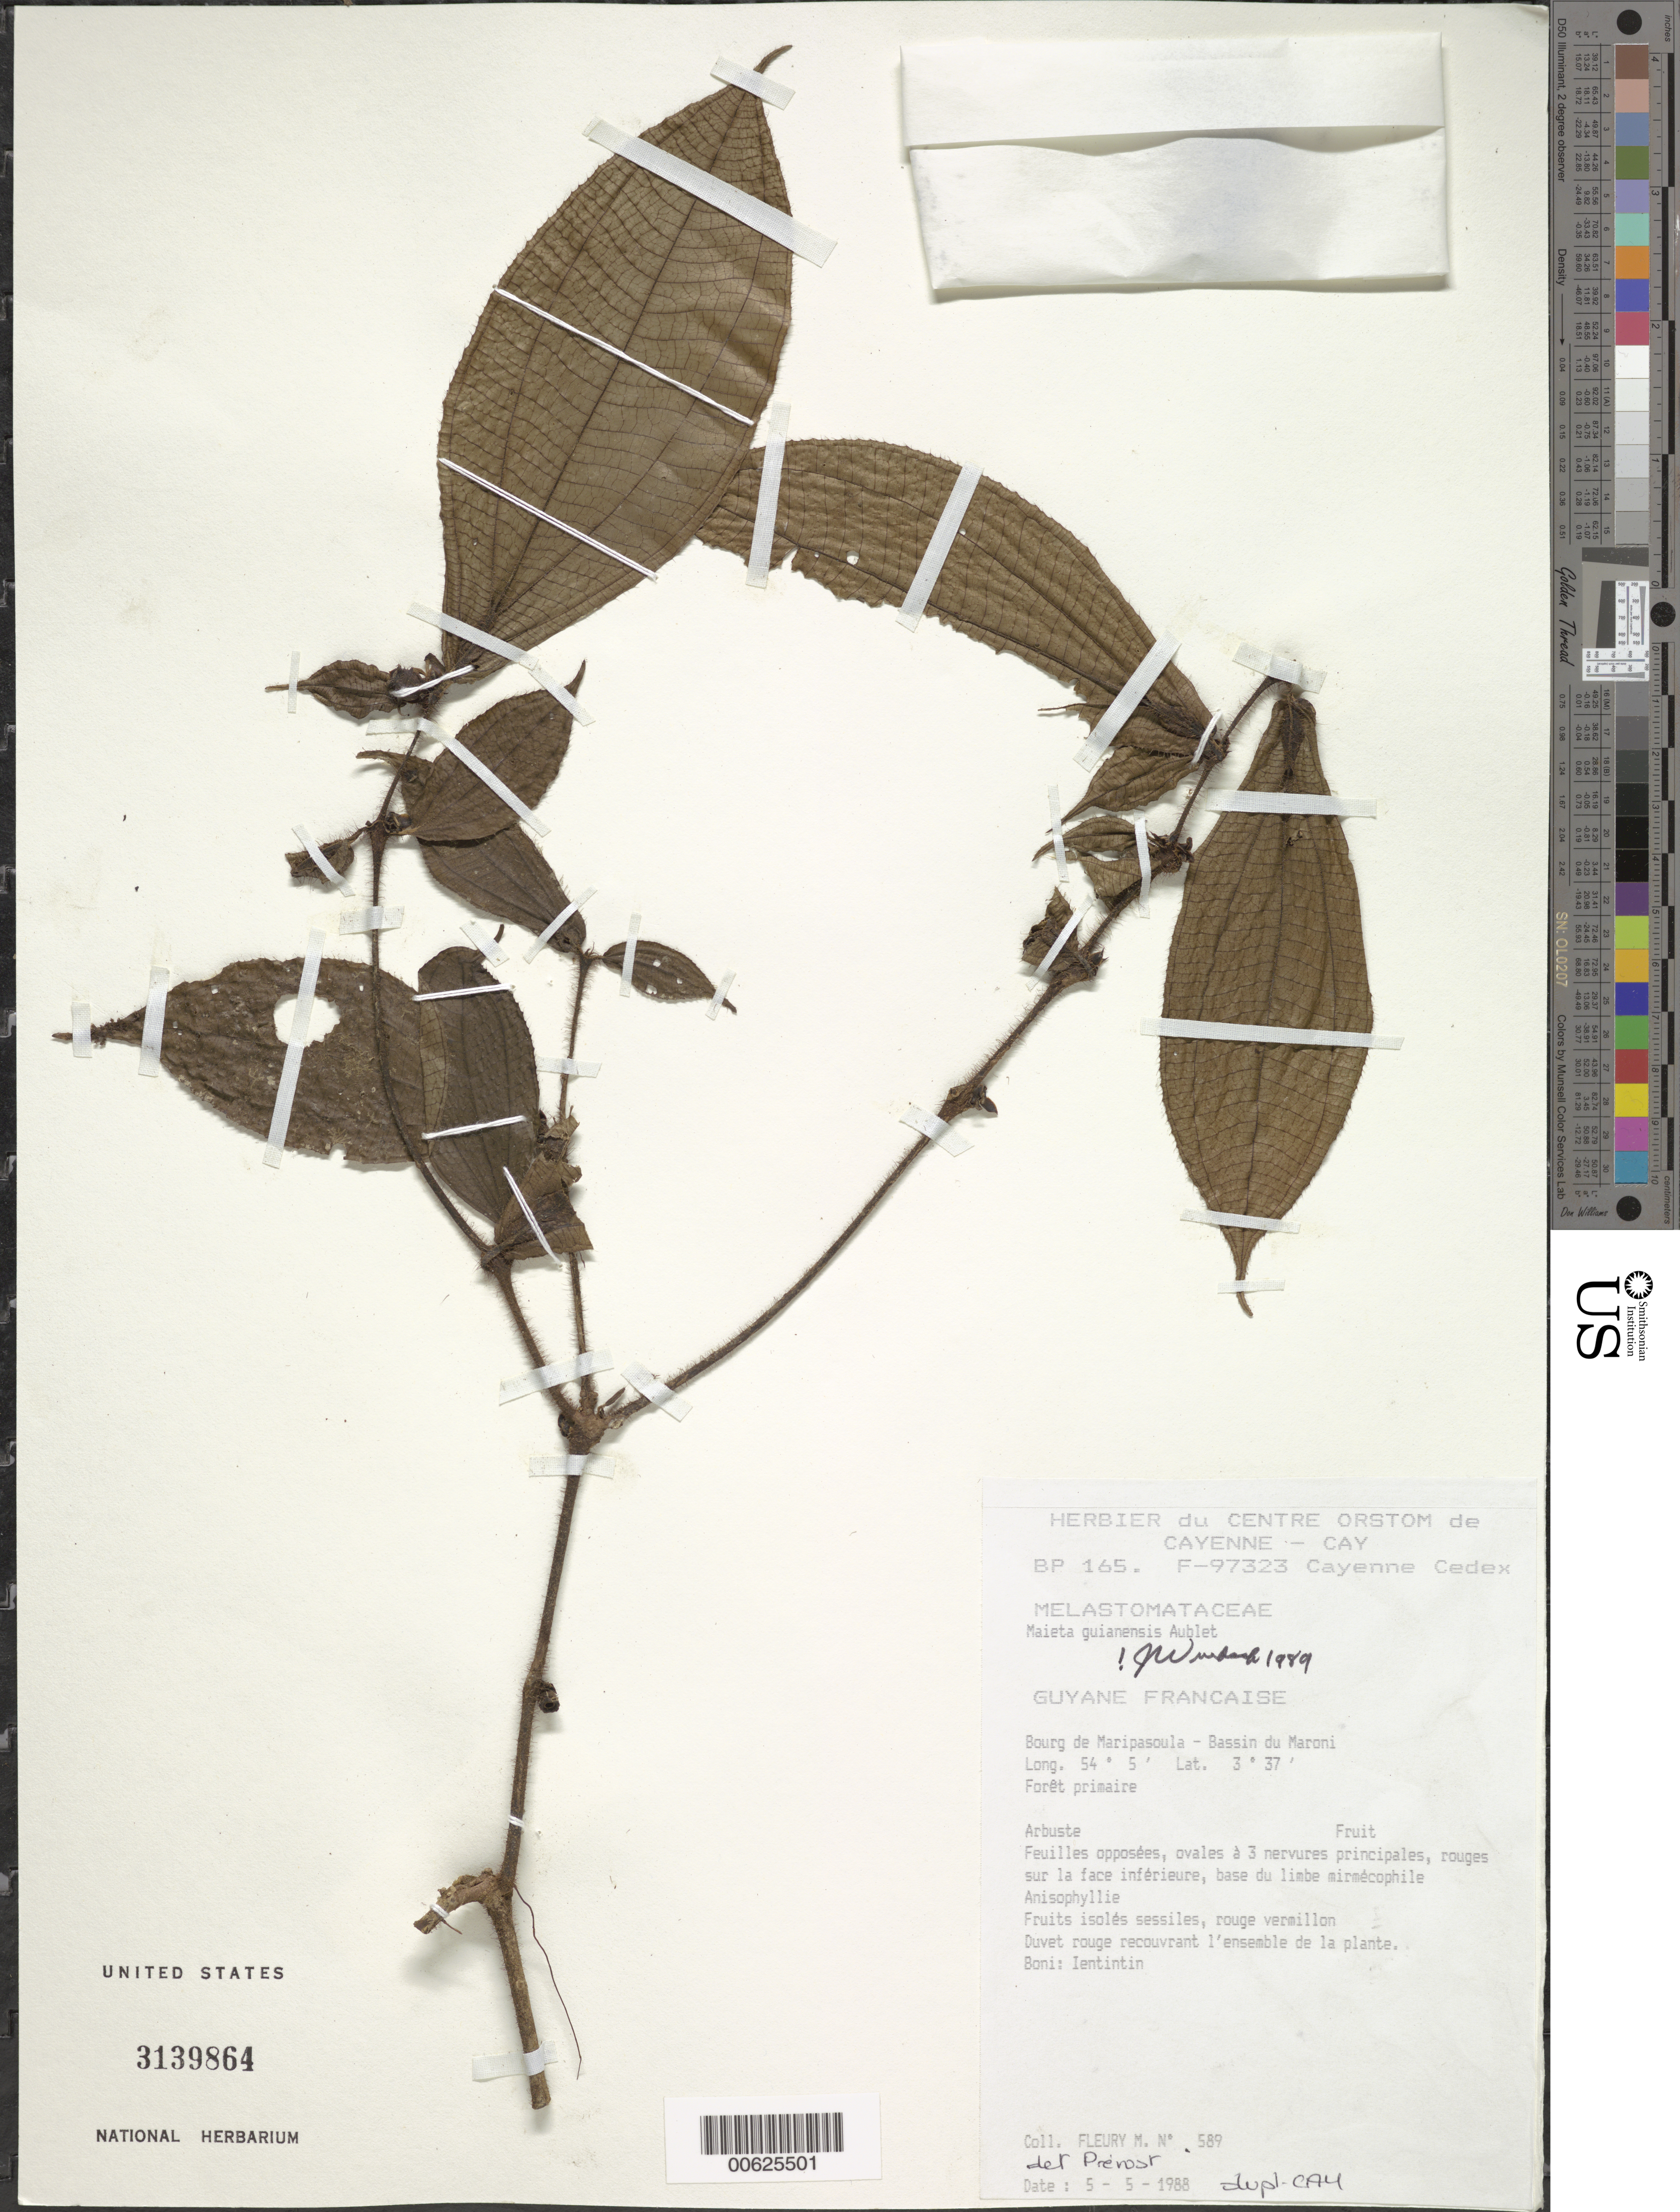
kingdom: Plantae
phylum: Tracheophyta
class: Magnoliopsida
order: Myrtales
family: Melastomataceae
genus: Maieta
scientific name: Maieta guianensis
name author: Aubl.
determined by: Wurdack, John J., (US), US (UNITED STATES)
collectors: M. Fleury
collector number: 589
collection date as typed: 5-May-88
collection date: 1988-05-05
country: French Guiana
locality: Bourg de Maripasoula - Bassin du Maroni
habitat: Foret primaire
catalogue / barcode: US 3139864